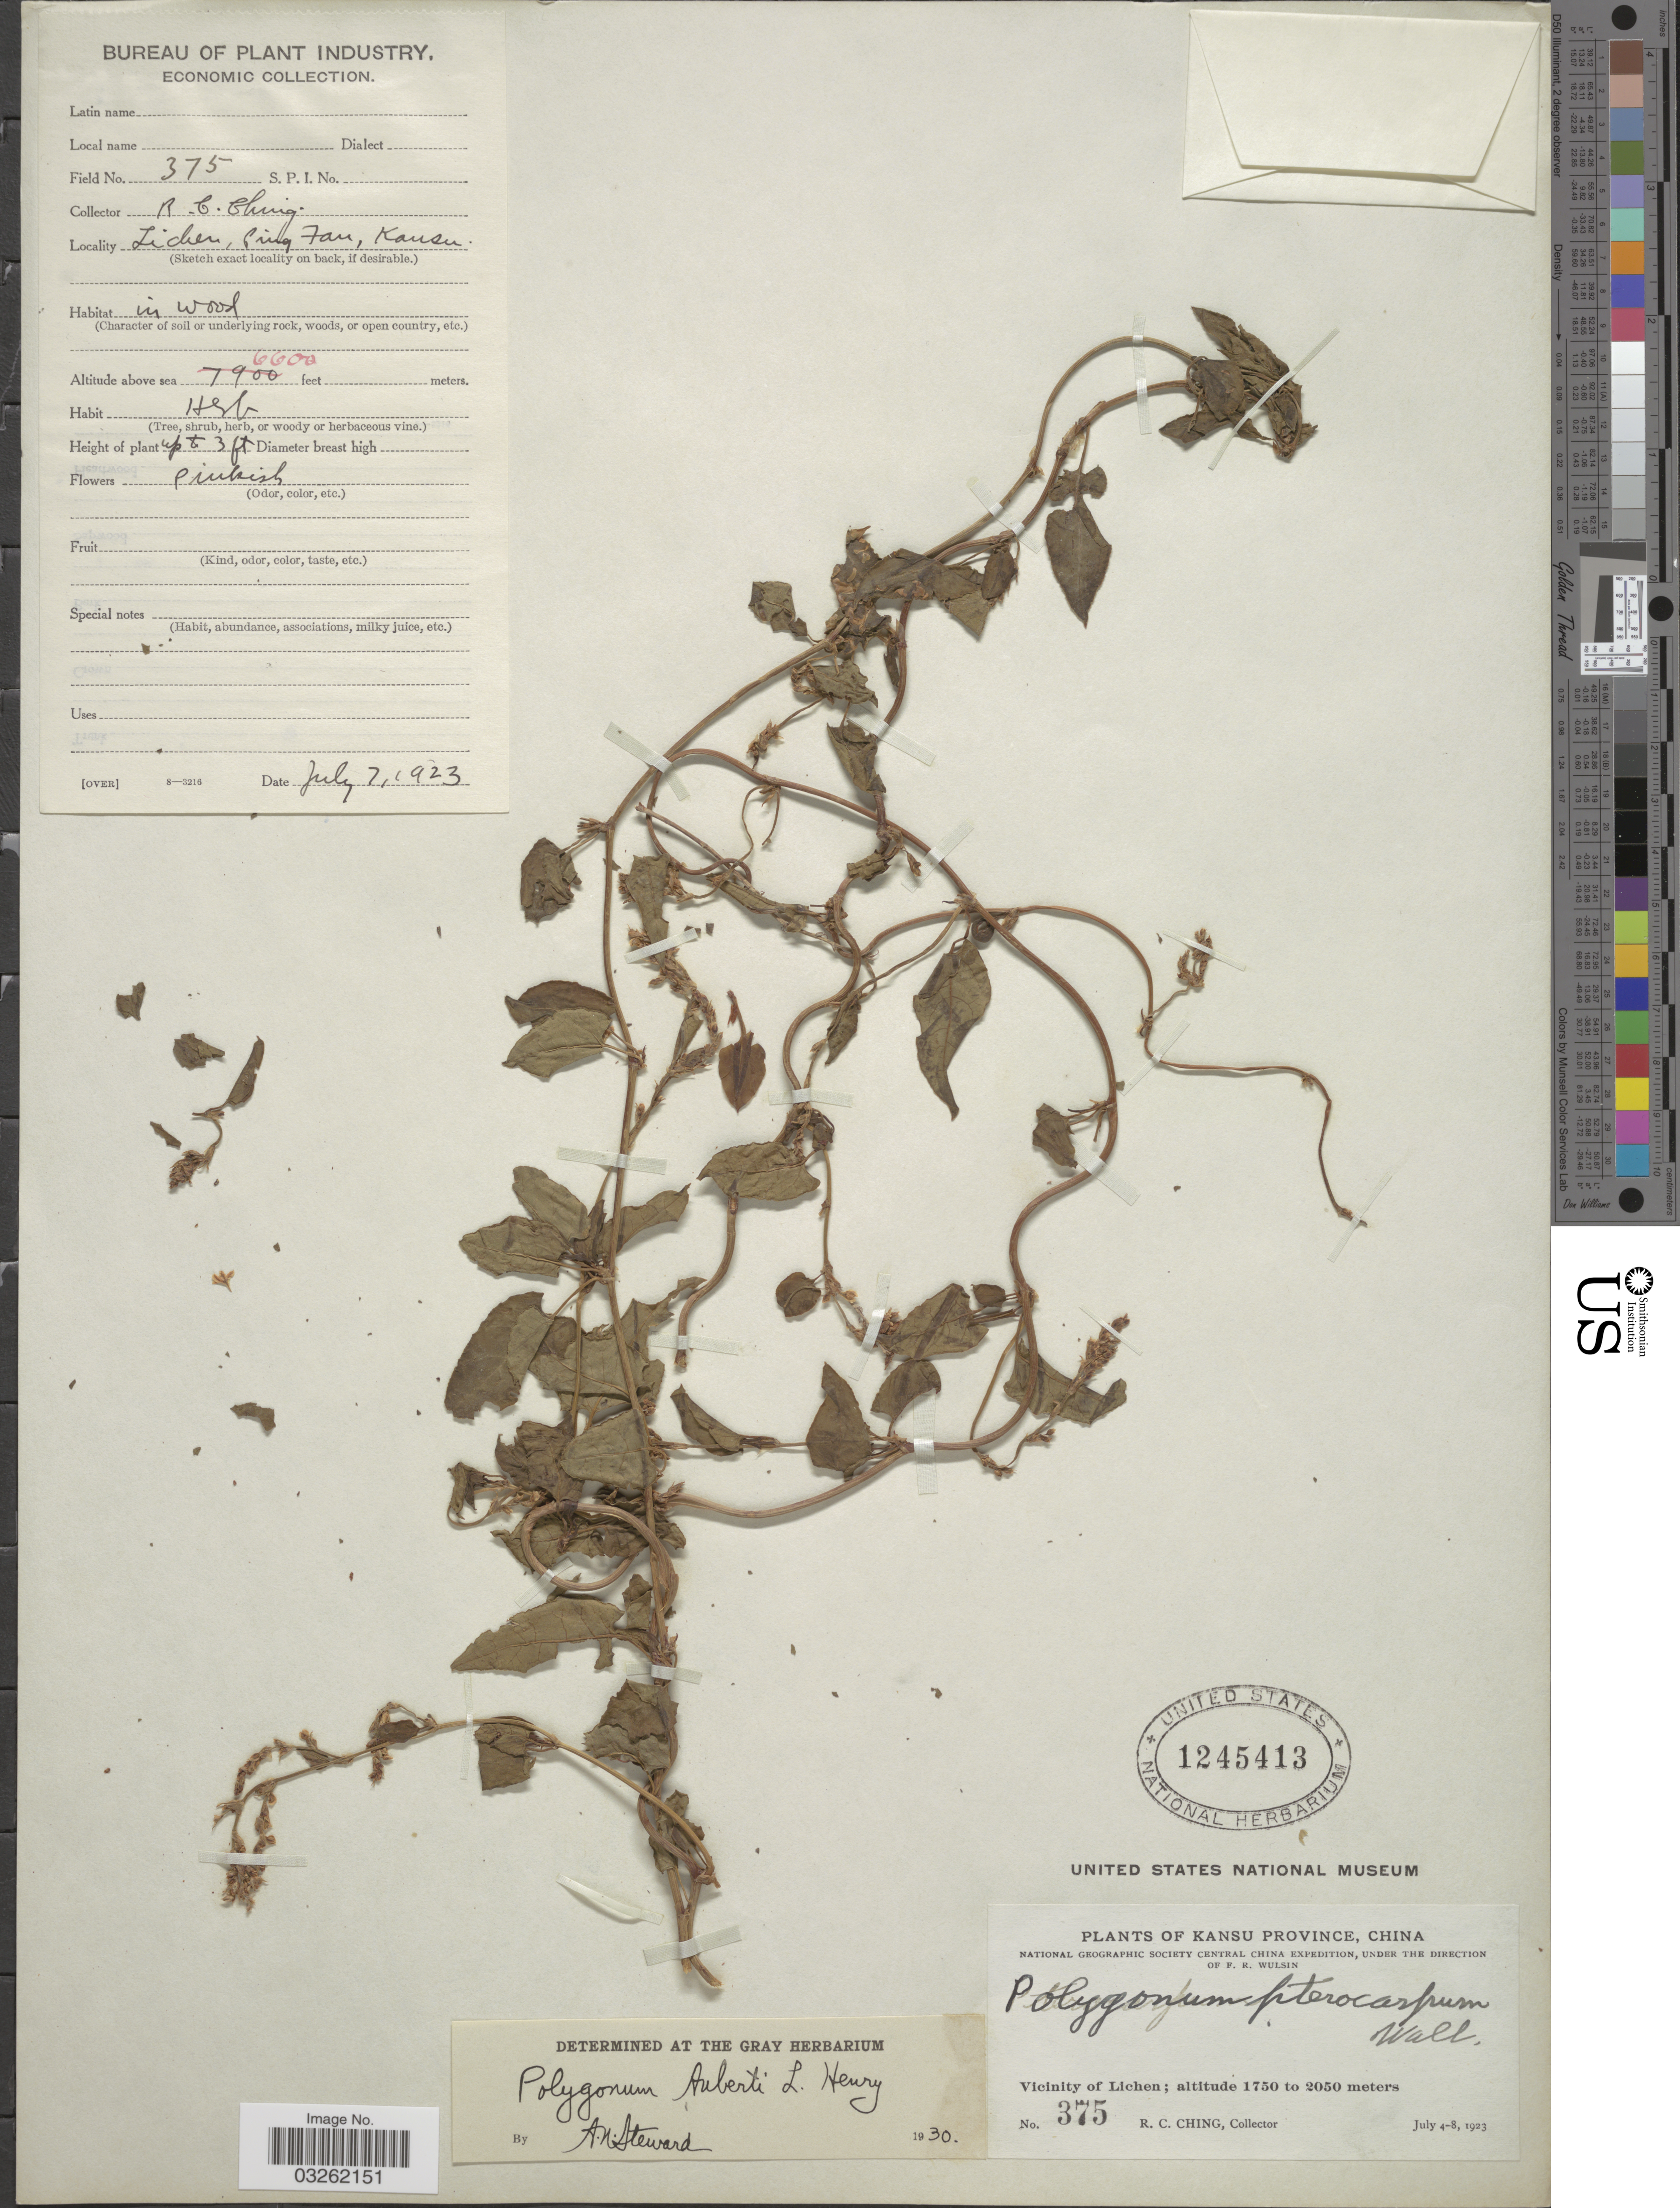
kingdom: Plantae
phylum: Tracheophyta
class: Magnoliopsida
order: Caryophyllales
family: Polygonaceae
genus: Fallopia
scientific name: Fallopia aubertii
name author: (L.Henry) Holub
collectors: R. C. Ching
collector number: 375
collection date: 1923-07-07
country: China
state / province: Gansu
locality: Kansu Province. Vicinity of Lichen. Ping Fau.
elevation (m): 2012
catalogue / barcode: US 1245413